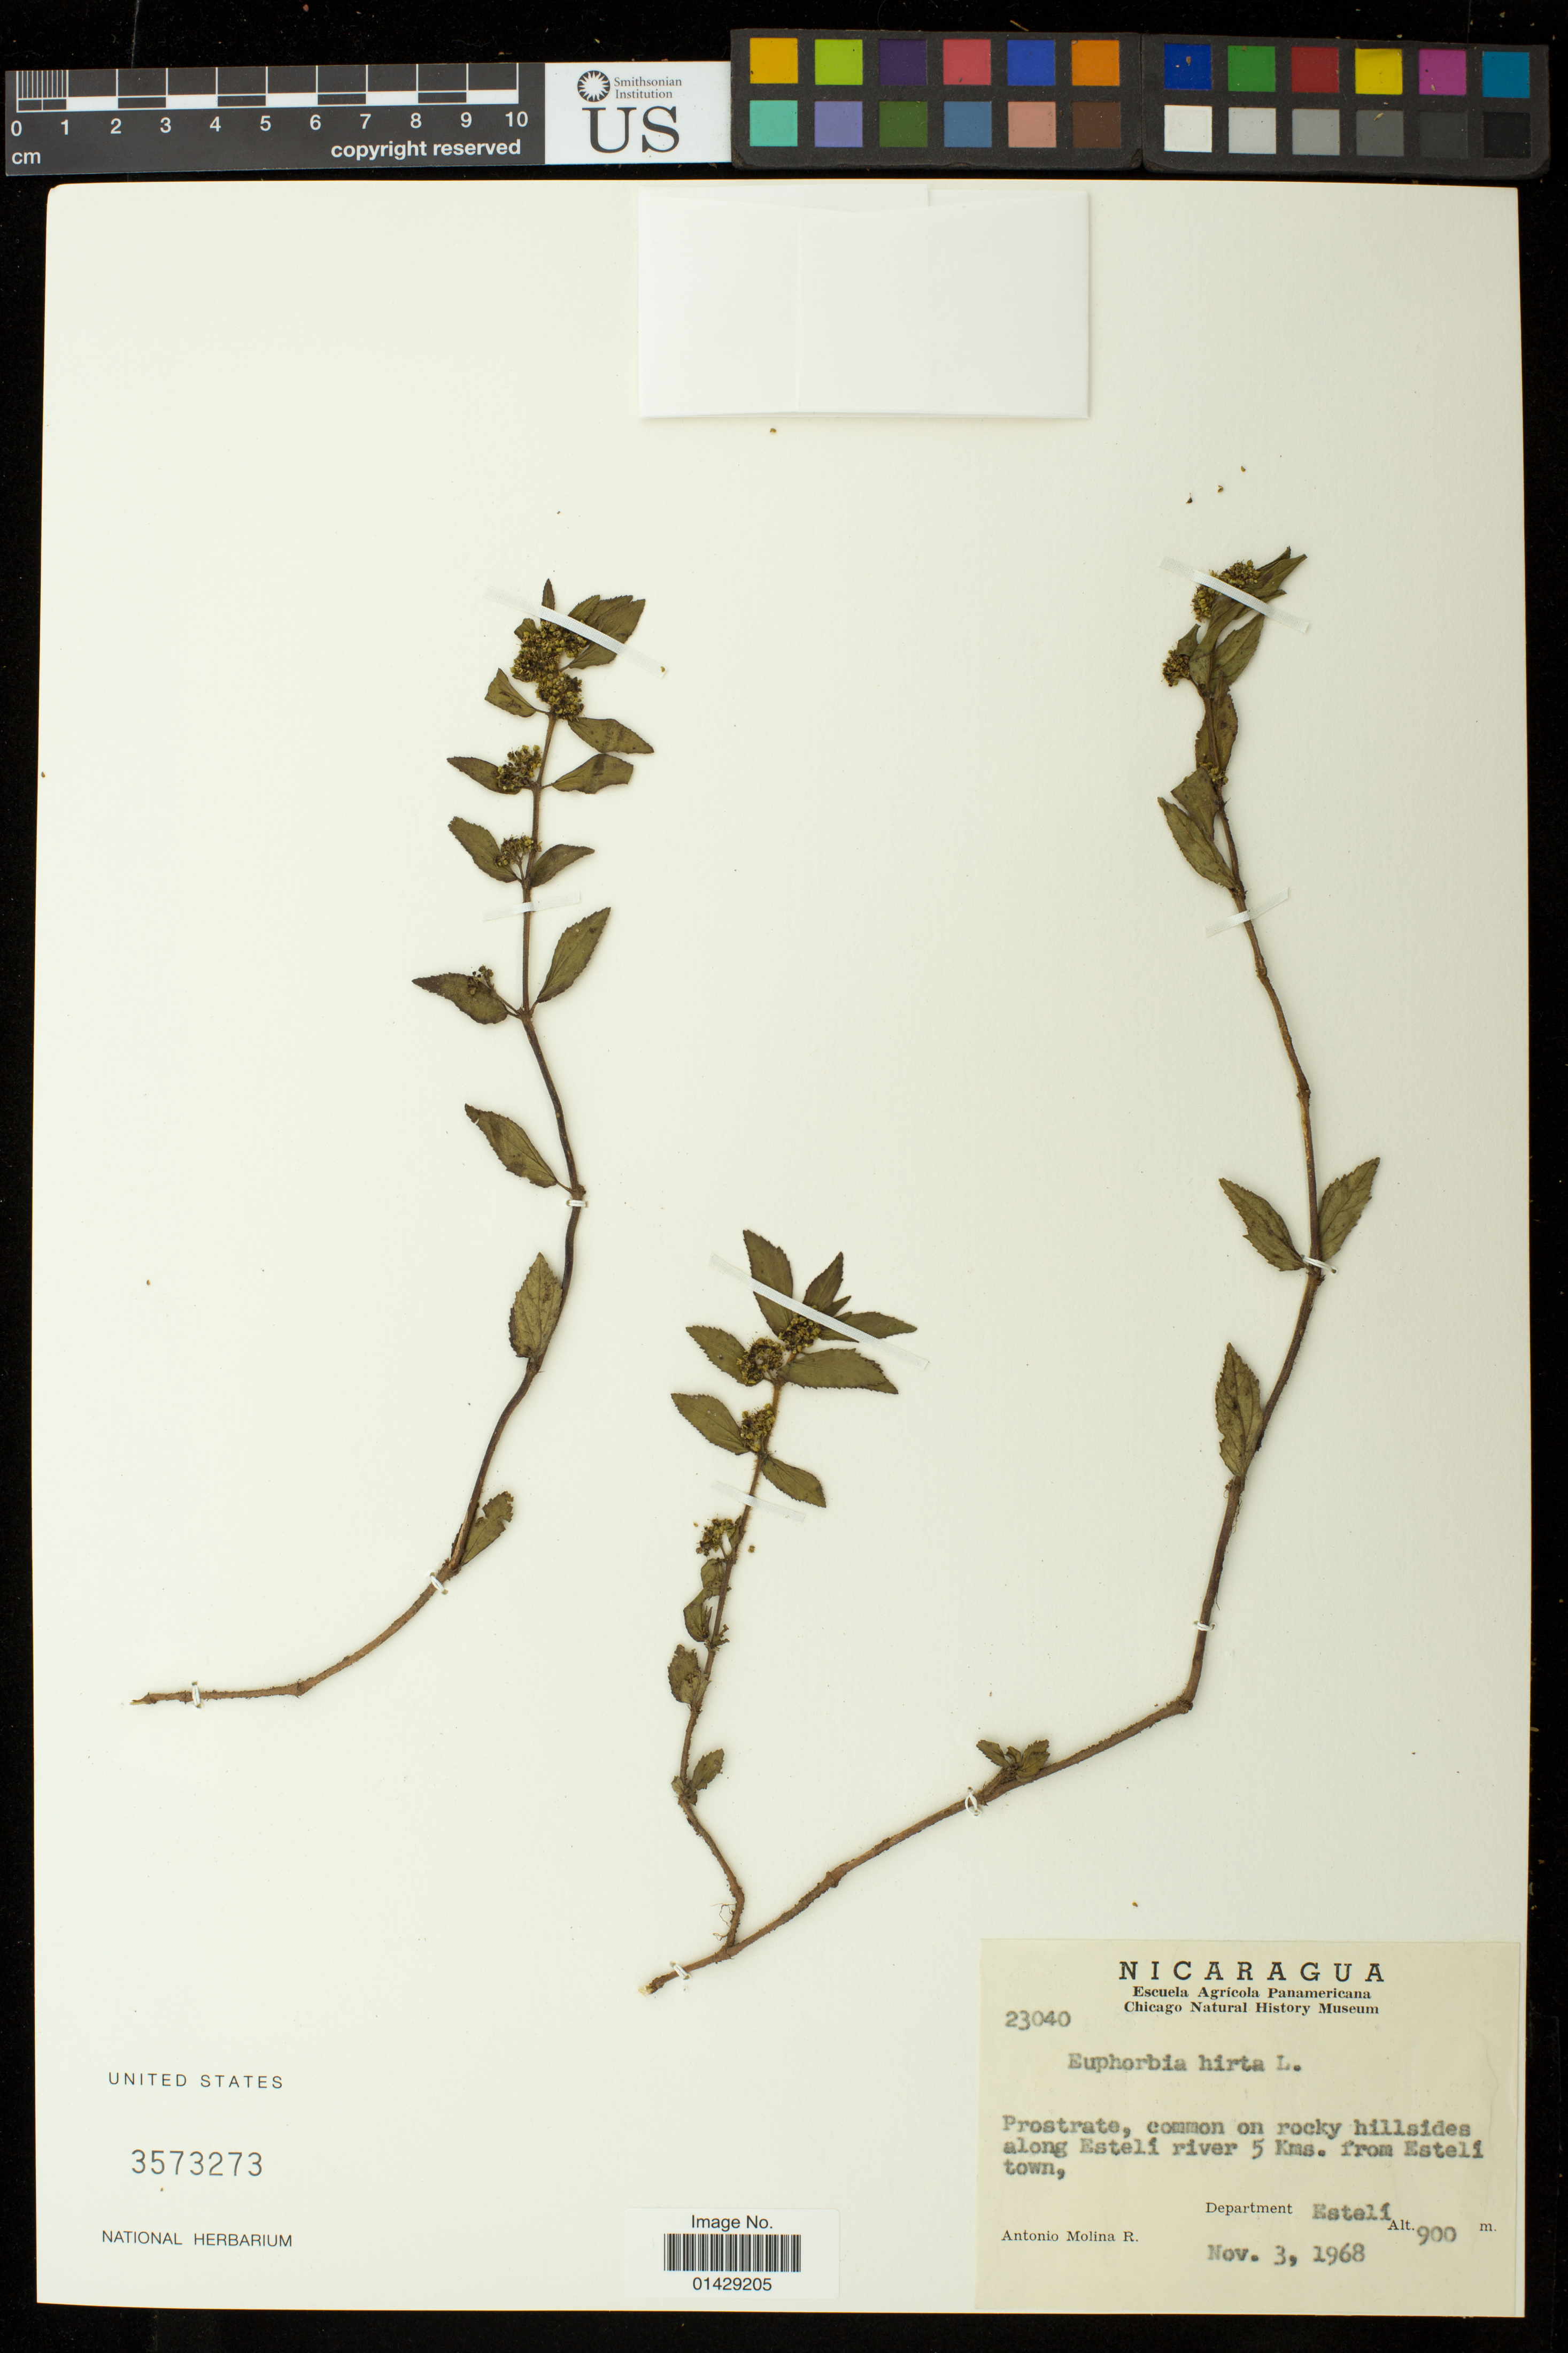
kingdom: Plantae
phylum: Tracheophyta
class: Magnoliopsida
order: Malpighiales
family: Euphorbiaceae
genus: Euphorbia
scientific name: Euphorbia hirta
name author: L.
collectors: A. Molina R.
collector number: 23040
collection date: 1968-11-03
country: Nicaragua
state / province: Esteli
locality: Along Esteli river 5 Kms. from Esteli town.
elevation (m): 900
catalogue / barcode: US 3573273